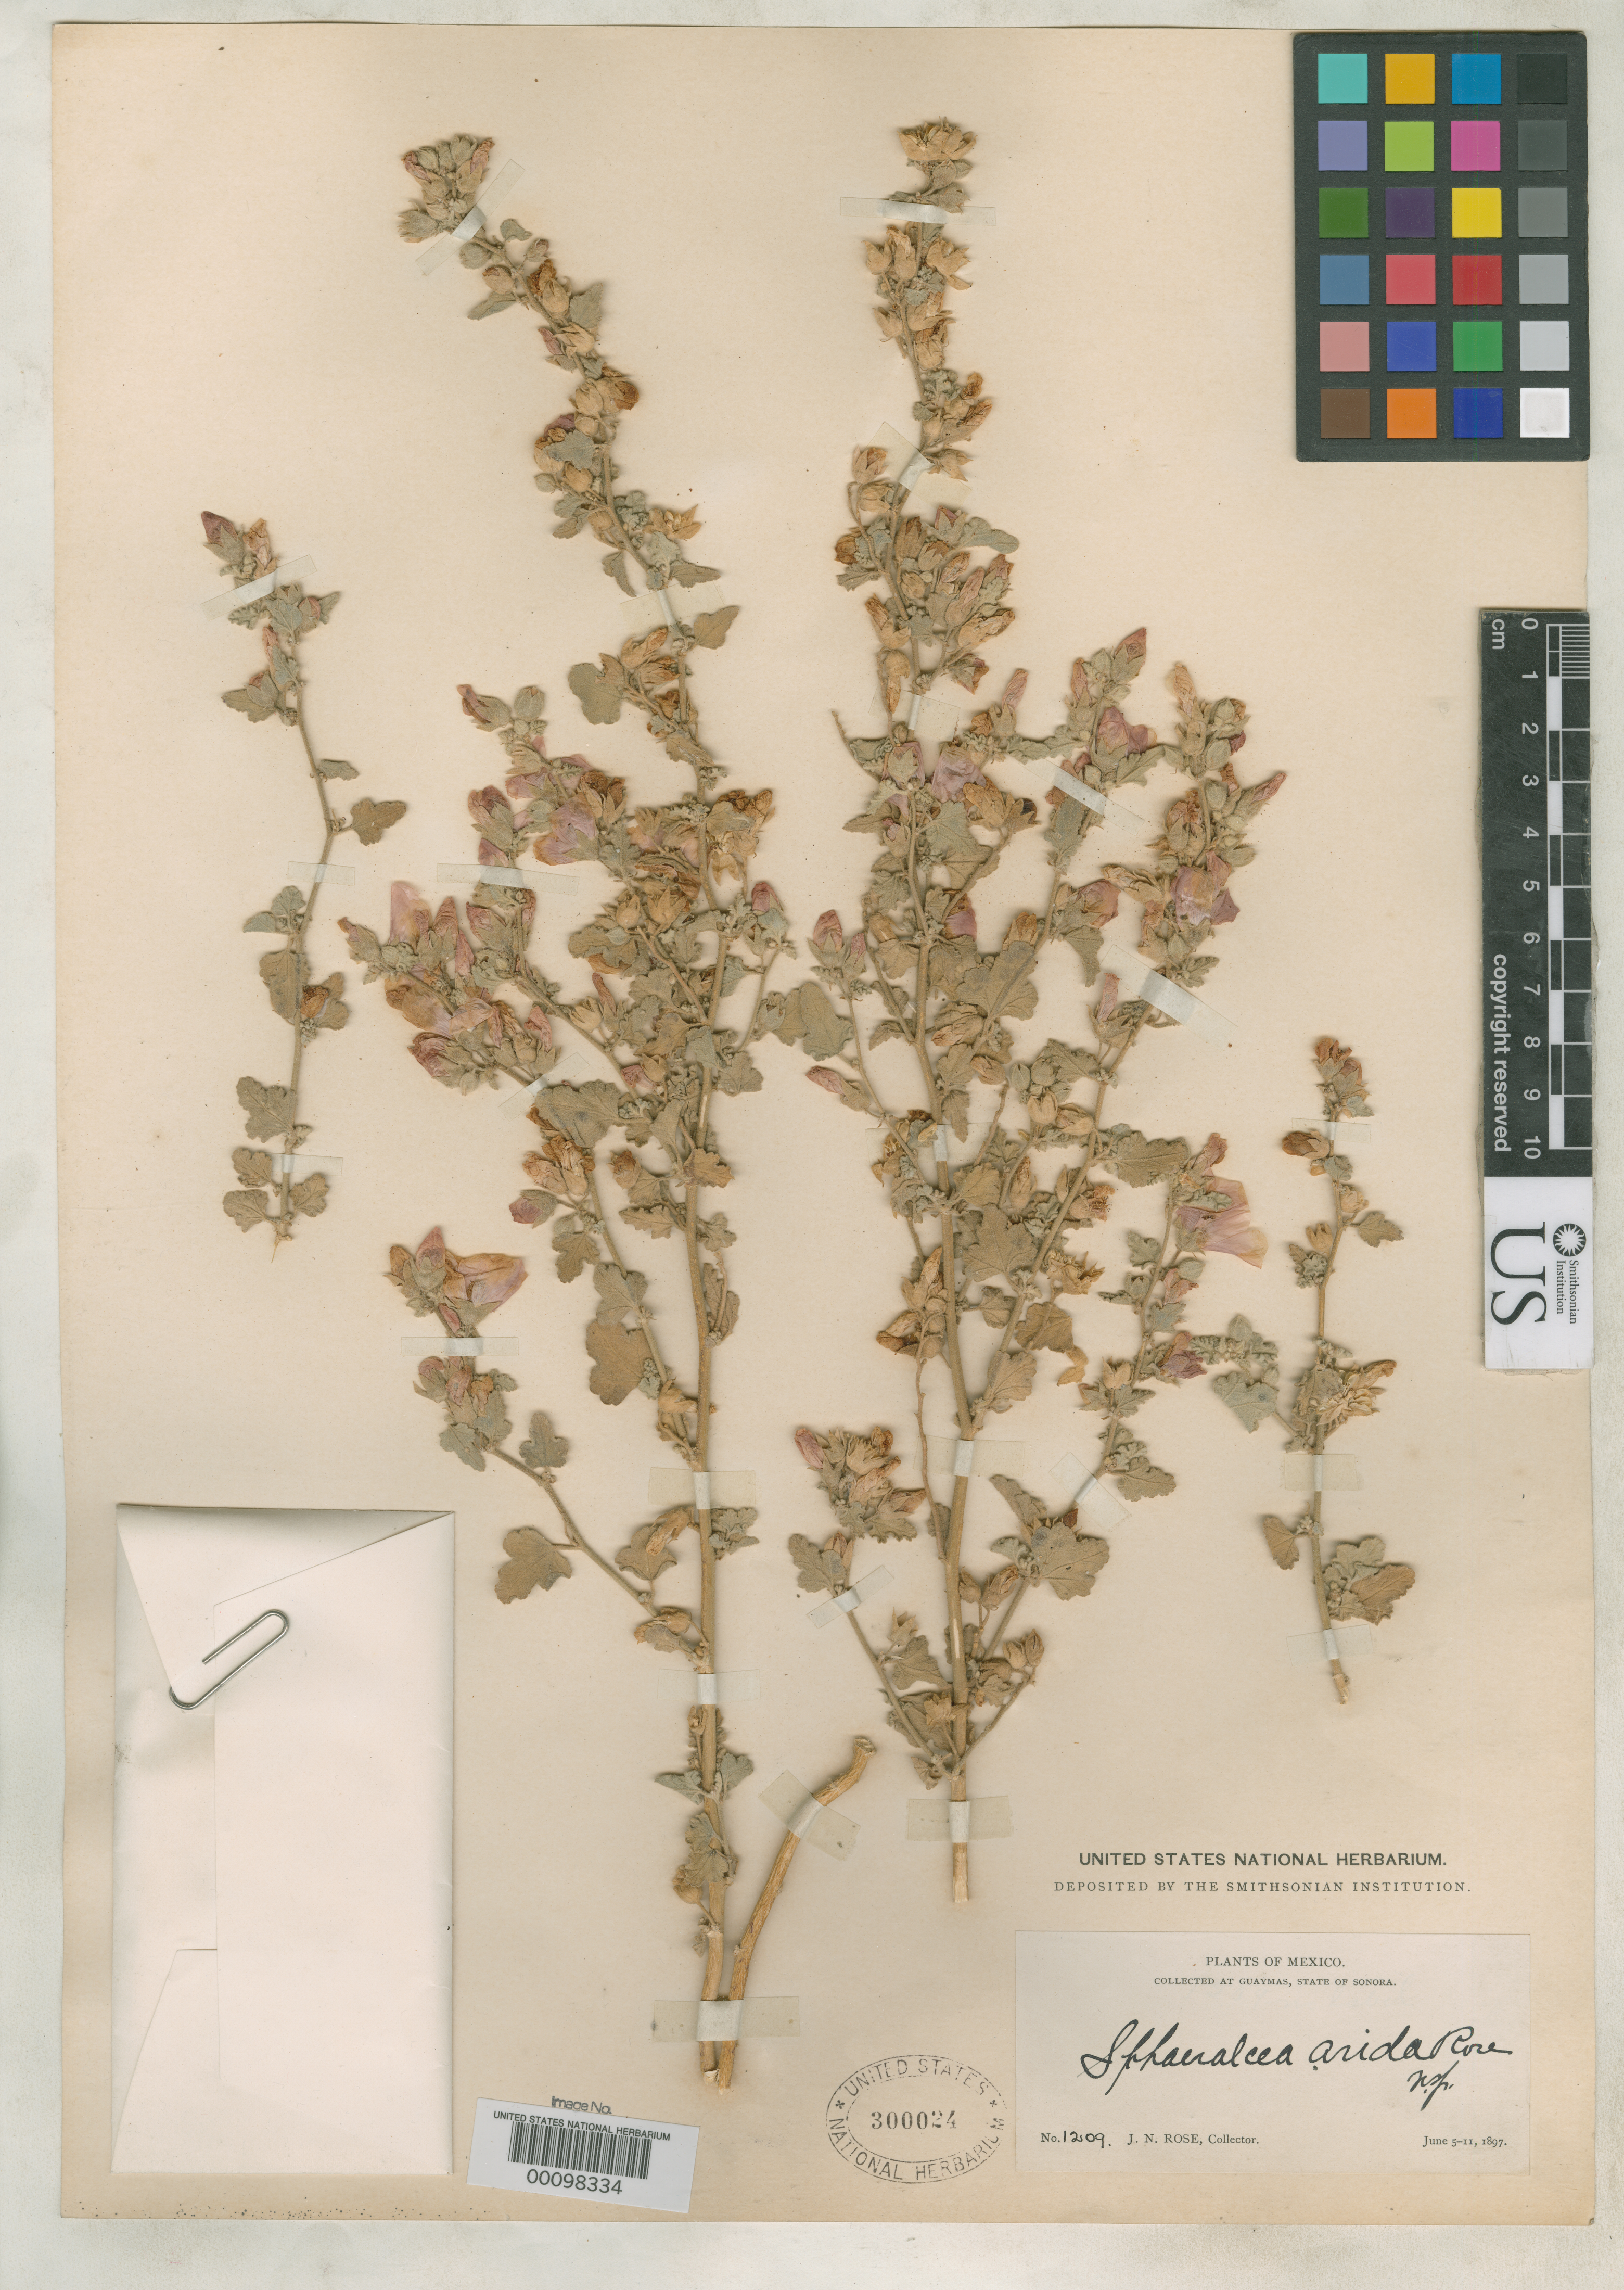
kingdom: Plantae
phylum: Tracheophyta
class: Magnoliopsida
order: Malvales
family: Malvaceae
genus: Sphaeralcea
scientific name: Sphaeralcea arida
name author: Rose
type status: Holotype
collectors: J. N. Rose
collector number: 1209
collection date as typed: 05 Jun 1897 to 11 Jun 1897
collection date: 1897-06-05/1897-06-11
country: Mexico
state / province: Sonora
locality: About Guaymas.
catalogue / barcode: US 300024